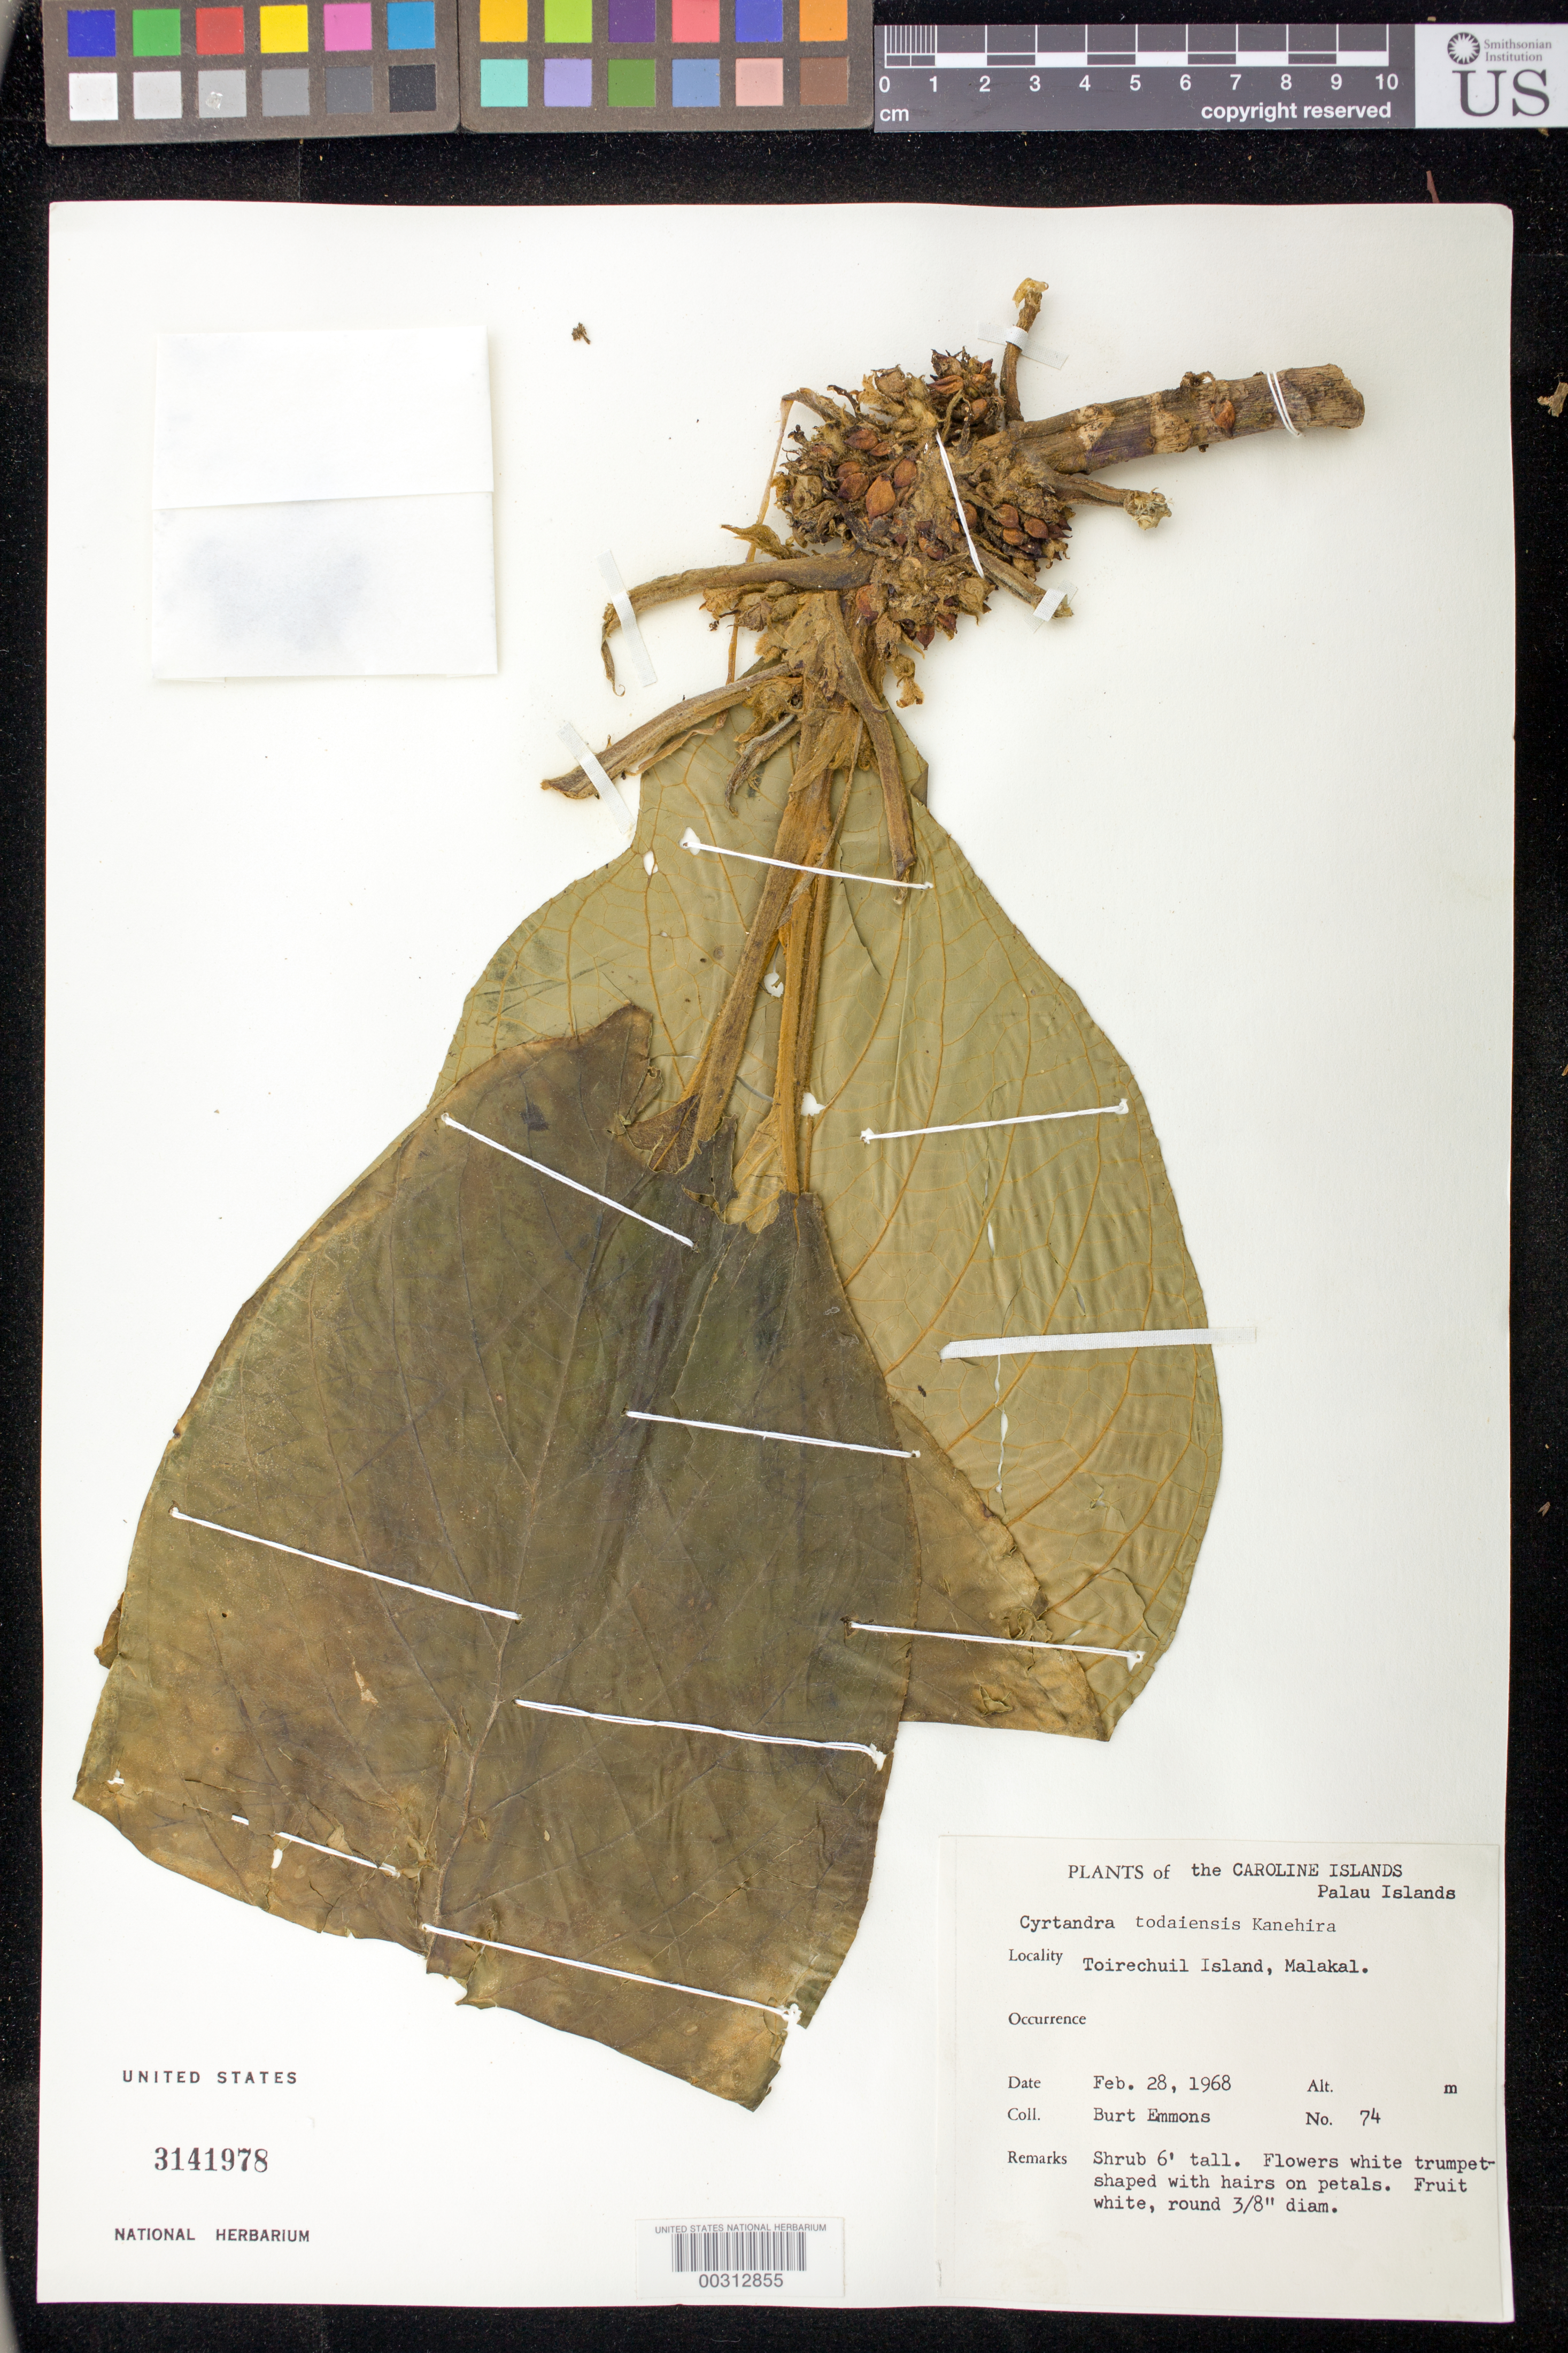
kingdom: Plantae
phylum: Tracheophyta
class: Magnoliopsida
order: Lamiales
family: Gesneriaceae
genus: Cyrtandra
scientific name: Cyrtandra todaiensis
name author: Kaneh.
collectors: B. Emmons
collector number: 74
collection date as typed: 28 Feb 1968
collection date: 1968-02-28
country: Palau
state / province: Koror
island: Ngemelachel [Malakal]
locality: Malakal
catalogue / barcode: US 3141978